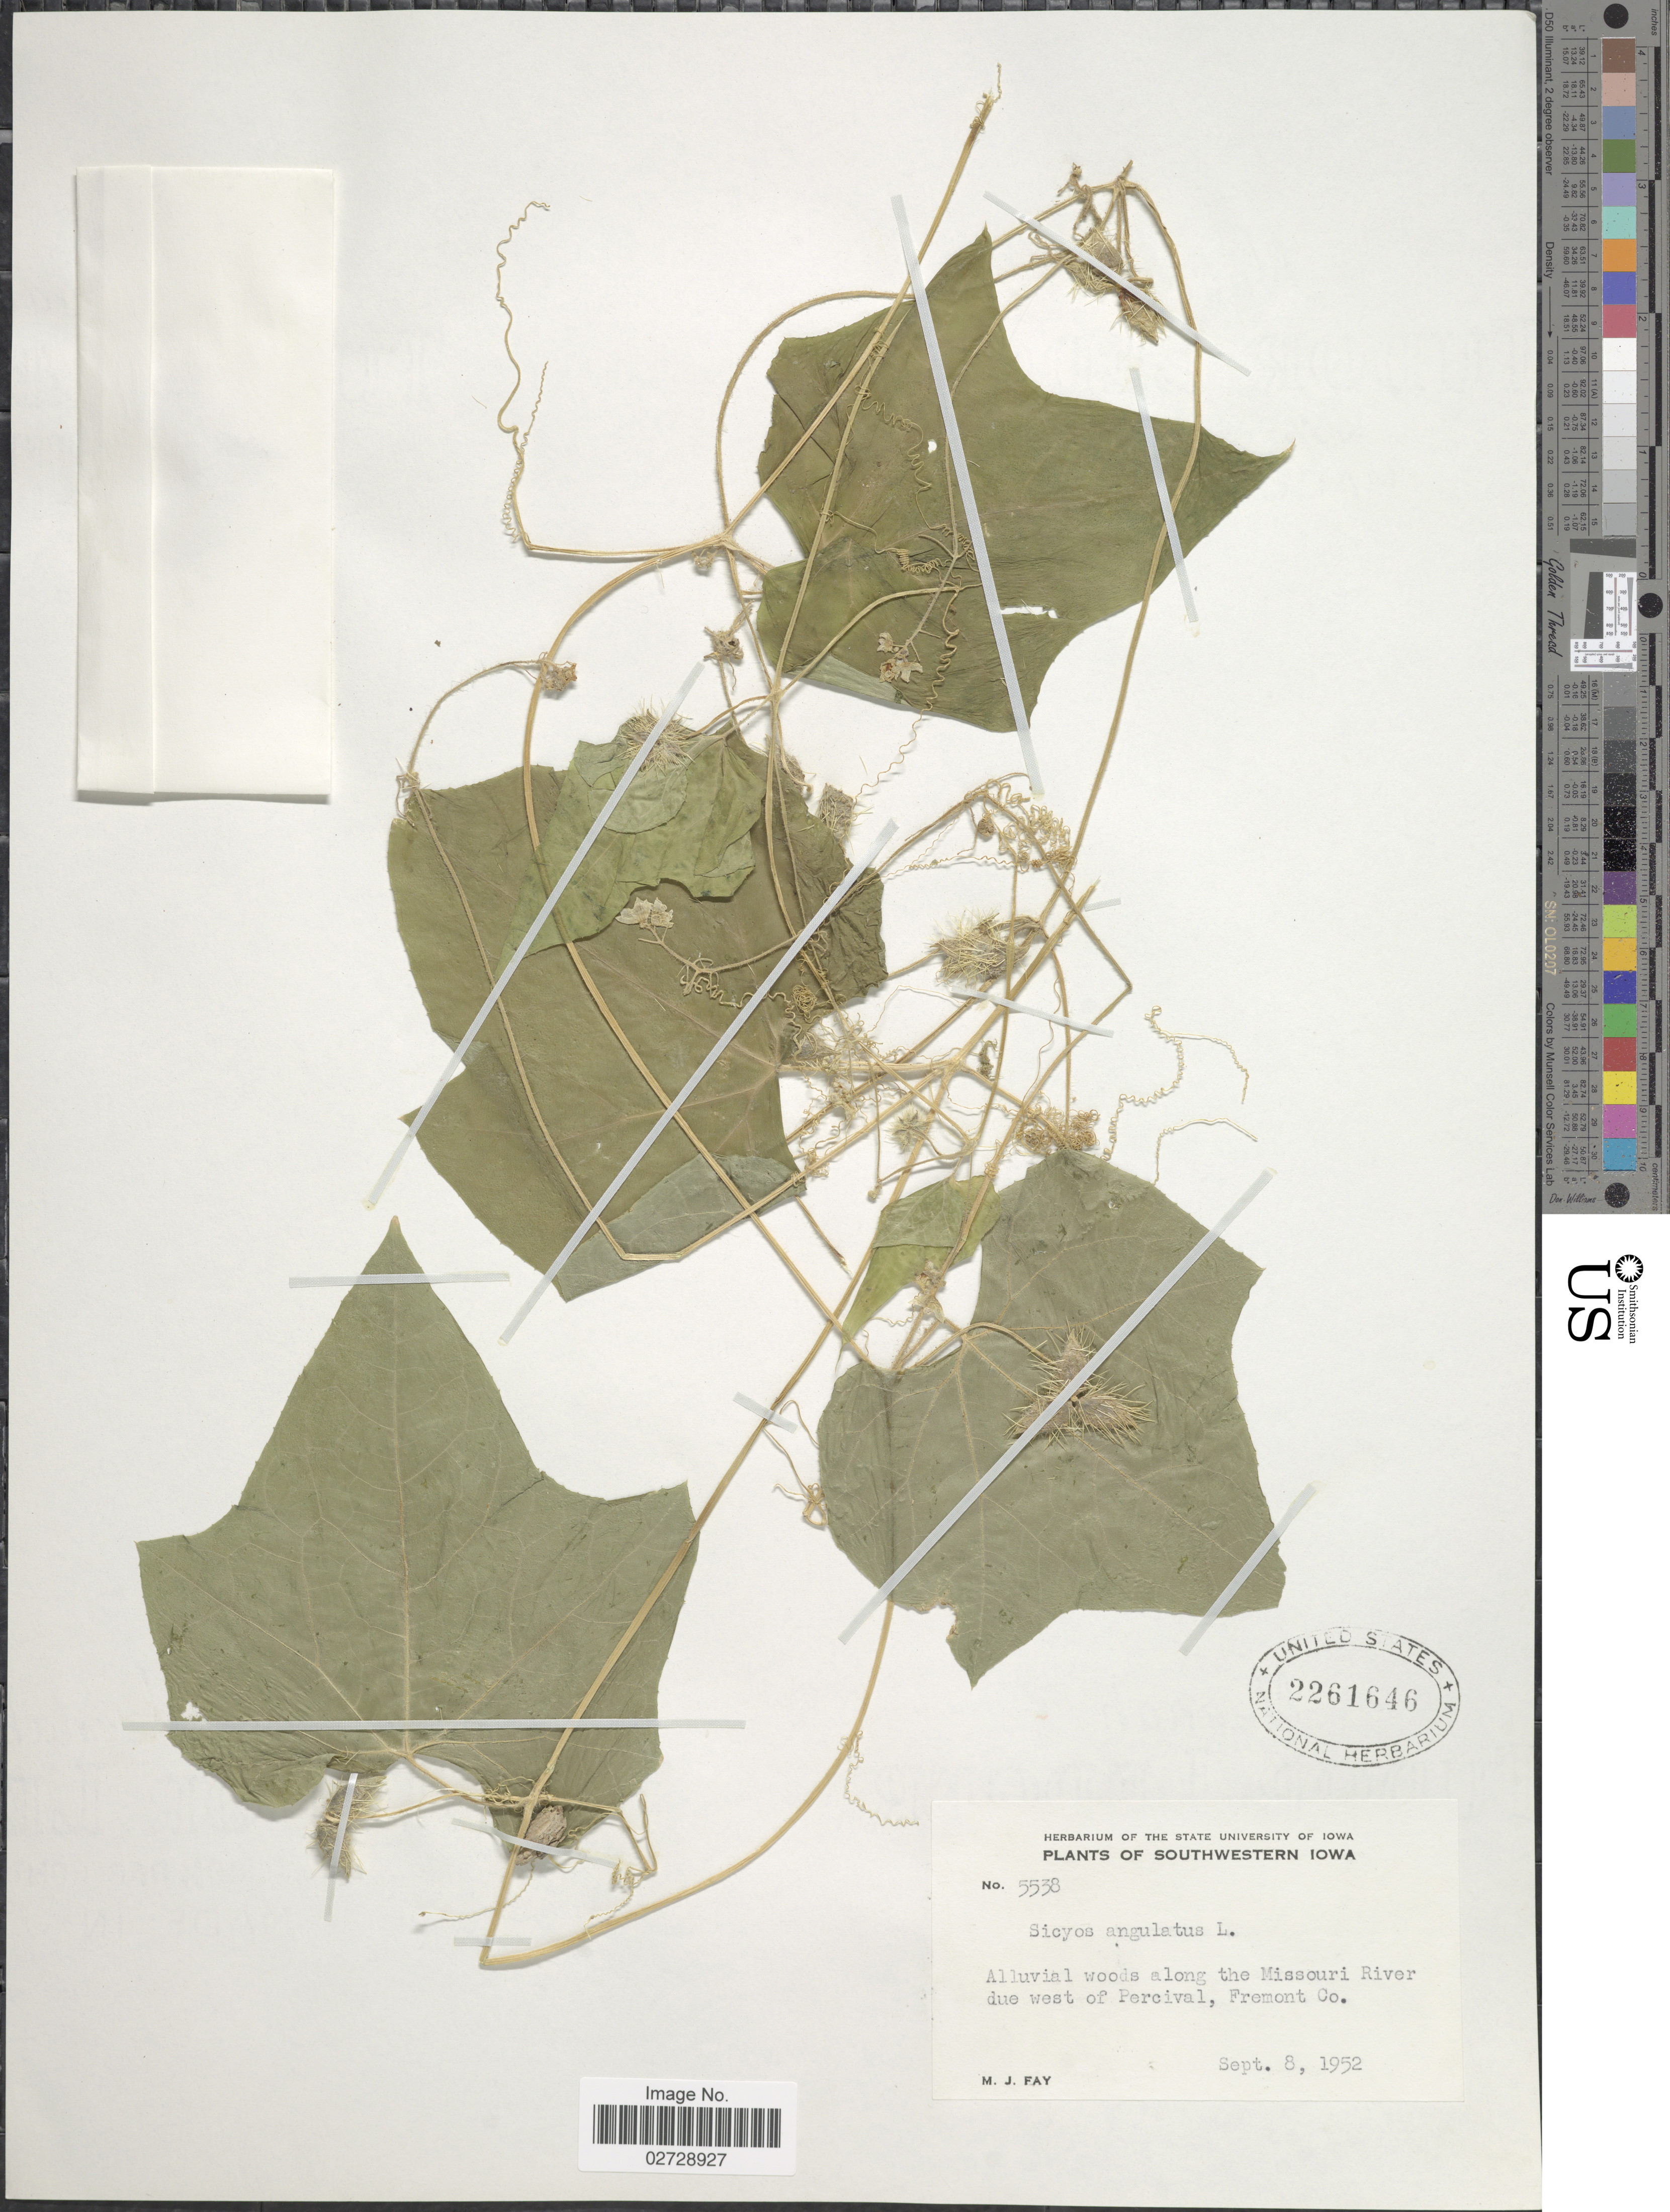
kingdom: Plantae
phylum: Tracheophyta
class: Magnoliopsida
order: Cucurbitales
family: Cucurbitaceae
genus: Sicyos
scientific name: Sicyos angulatus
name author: L.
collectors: M. Fay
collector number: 5538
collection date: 1952-09-08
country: United States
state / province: Iowa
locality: Southwestern Iowa, Alluvial woods along the Missourie River due west of Percival, Fremont Co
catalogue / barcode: US 2261646